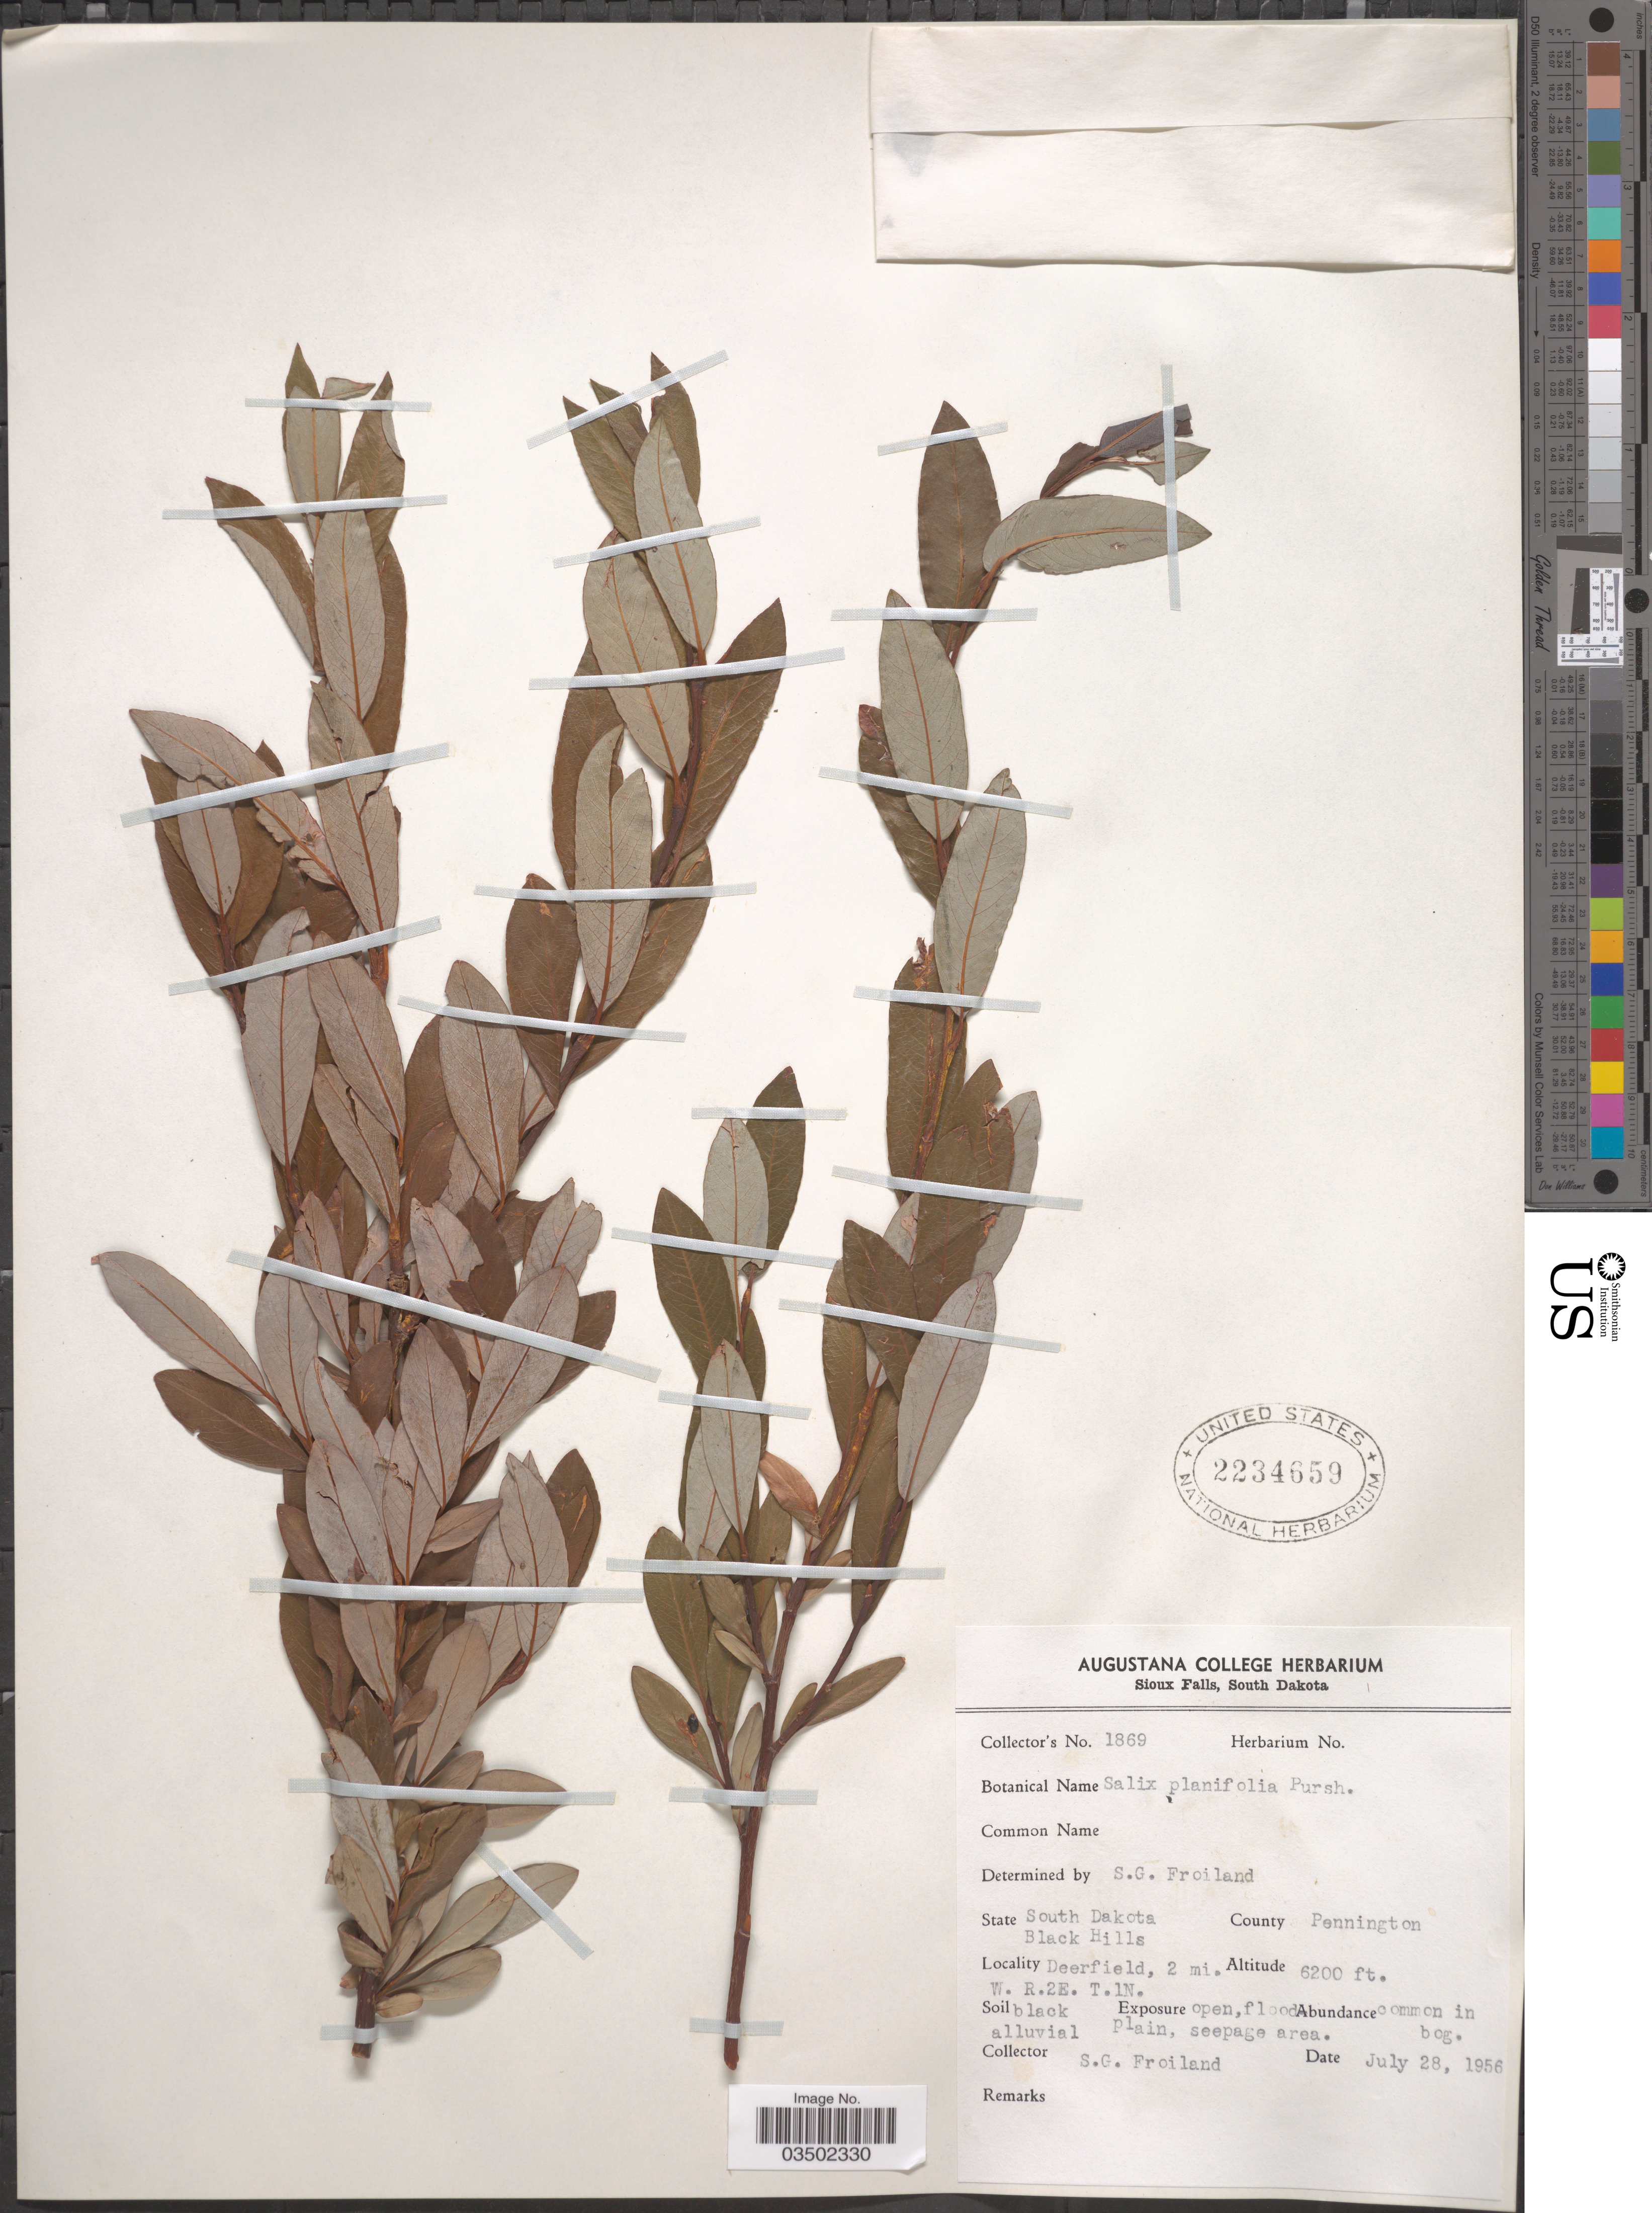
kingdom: Plantae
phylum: Tracheophyta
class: Magnoliopsida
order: Malpighiales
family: Salicaceae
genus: Salix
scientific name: Salix planifolia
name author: Pursh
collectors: S. Froiland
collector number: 1869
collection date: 1956-07-28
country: United States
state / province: South Dakota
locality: Black Hills. County Pennington. Deerfield, 2 mi. W. R.2E. T.1N.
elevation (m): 1890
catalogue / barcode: US 2234659